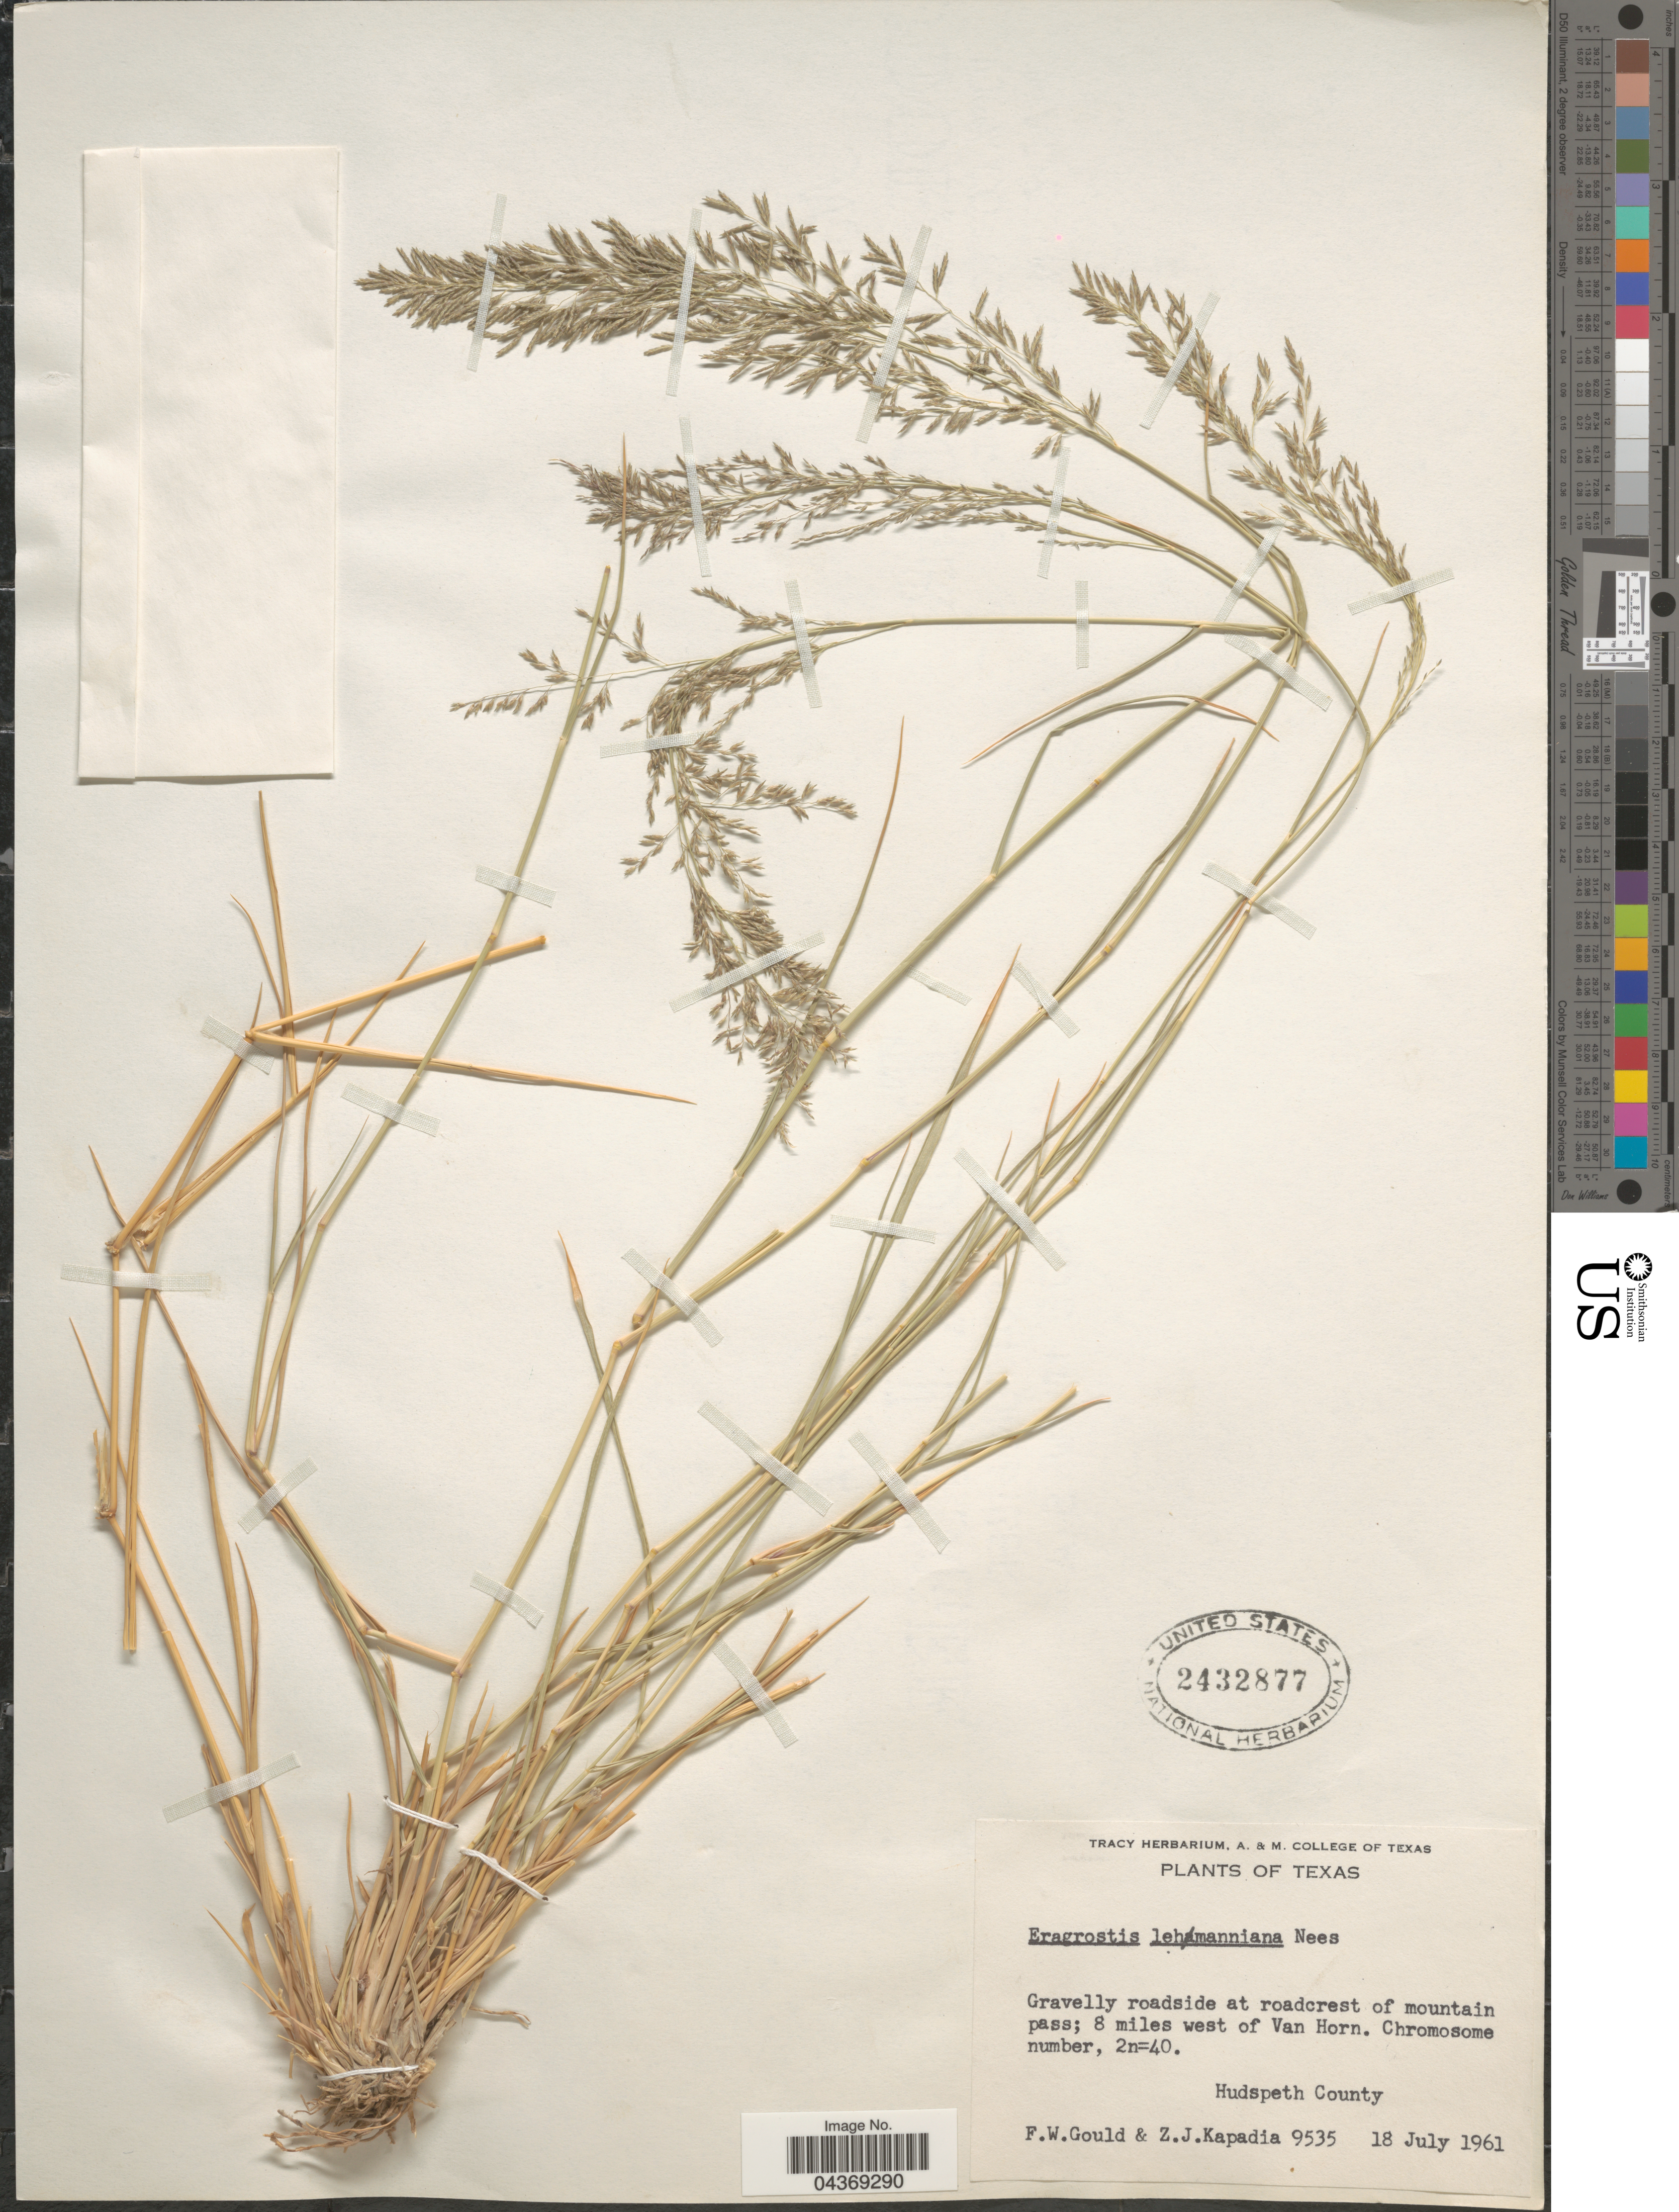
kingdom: Plantae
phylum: Tracheophyta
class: Liliopsida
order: Poales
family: Poaceae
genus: Eragrostis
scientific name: Eragrostis lehmanniana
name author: Nees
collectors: F. W. Gould & Z. Kapadia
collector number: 9535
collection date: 1961-07-18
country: United States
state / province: Texas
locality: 8 miles west of Van Horn. Hudspeth County.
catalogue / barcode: US 2432877